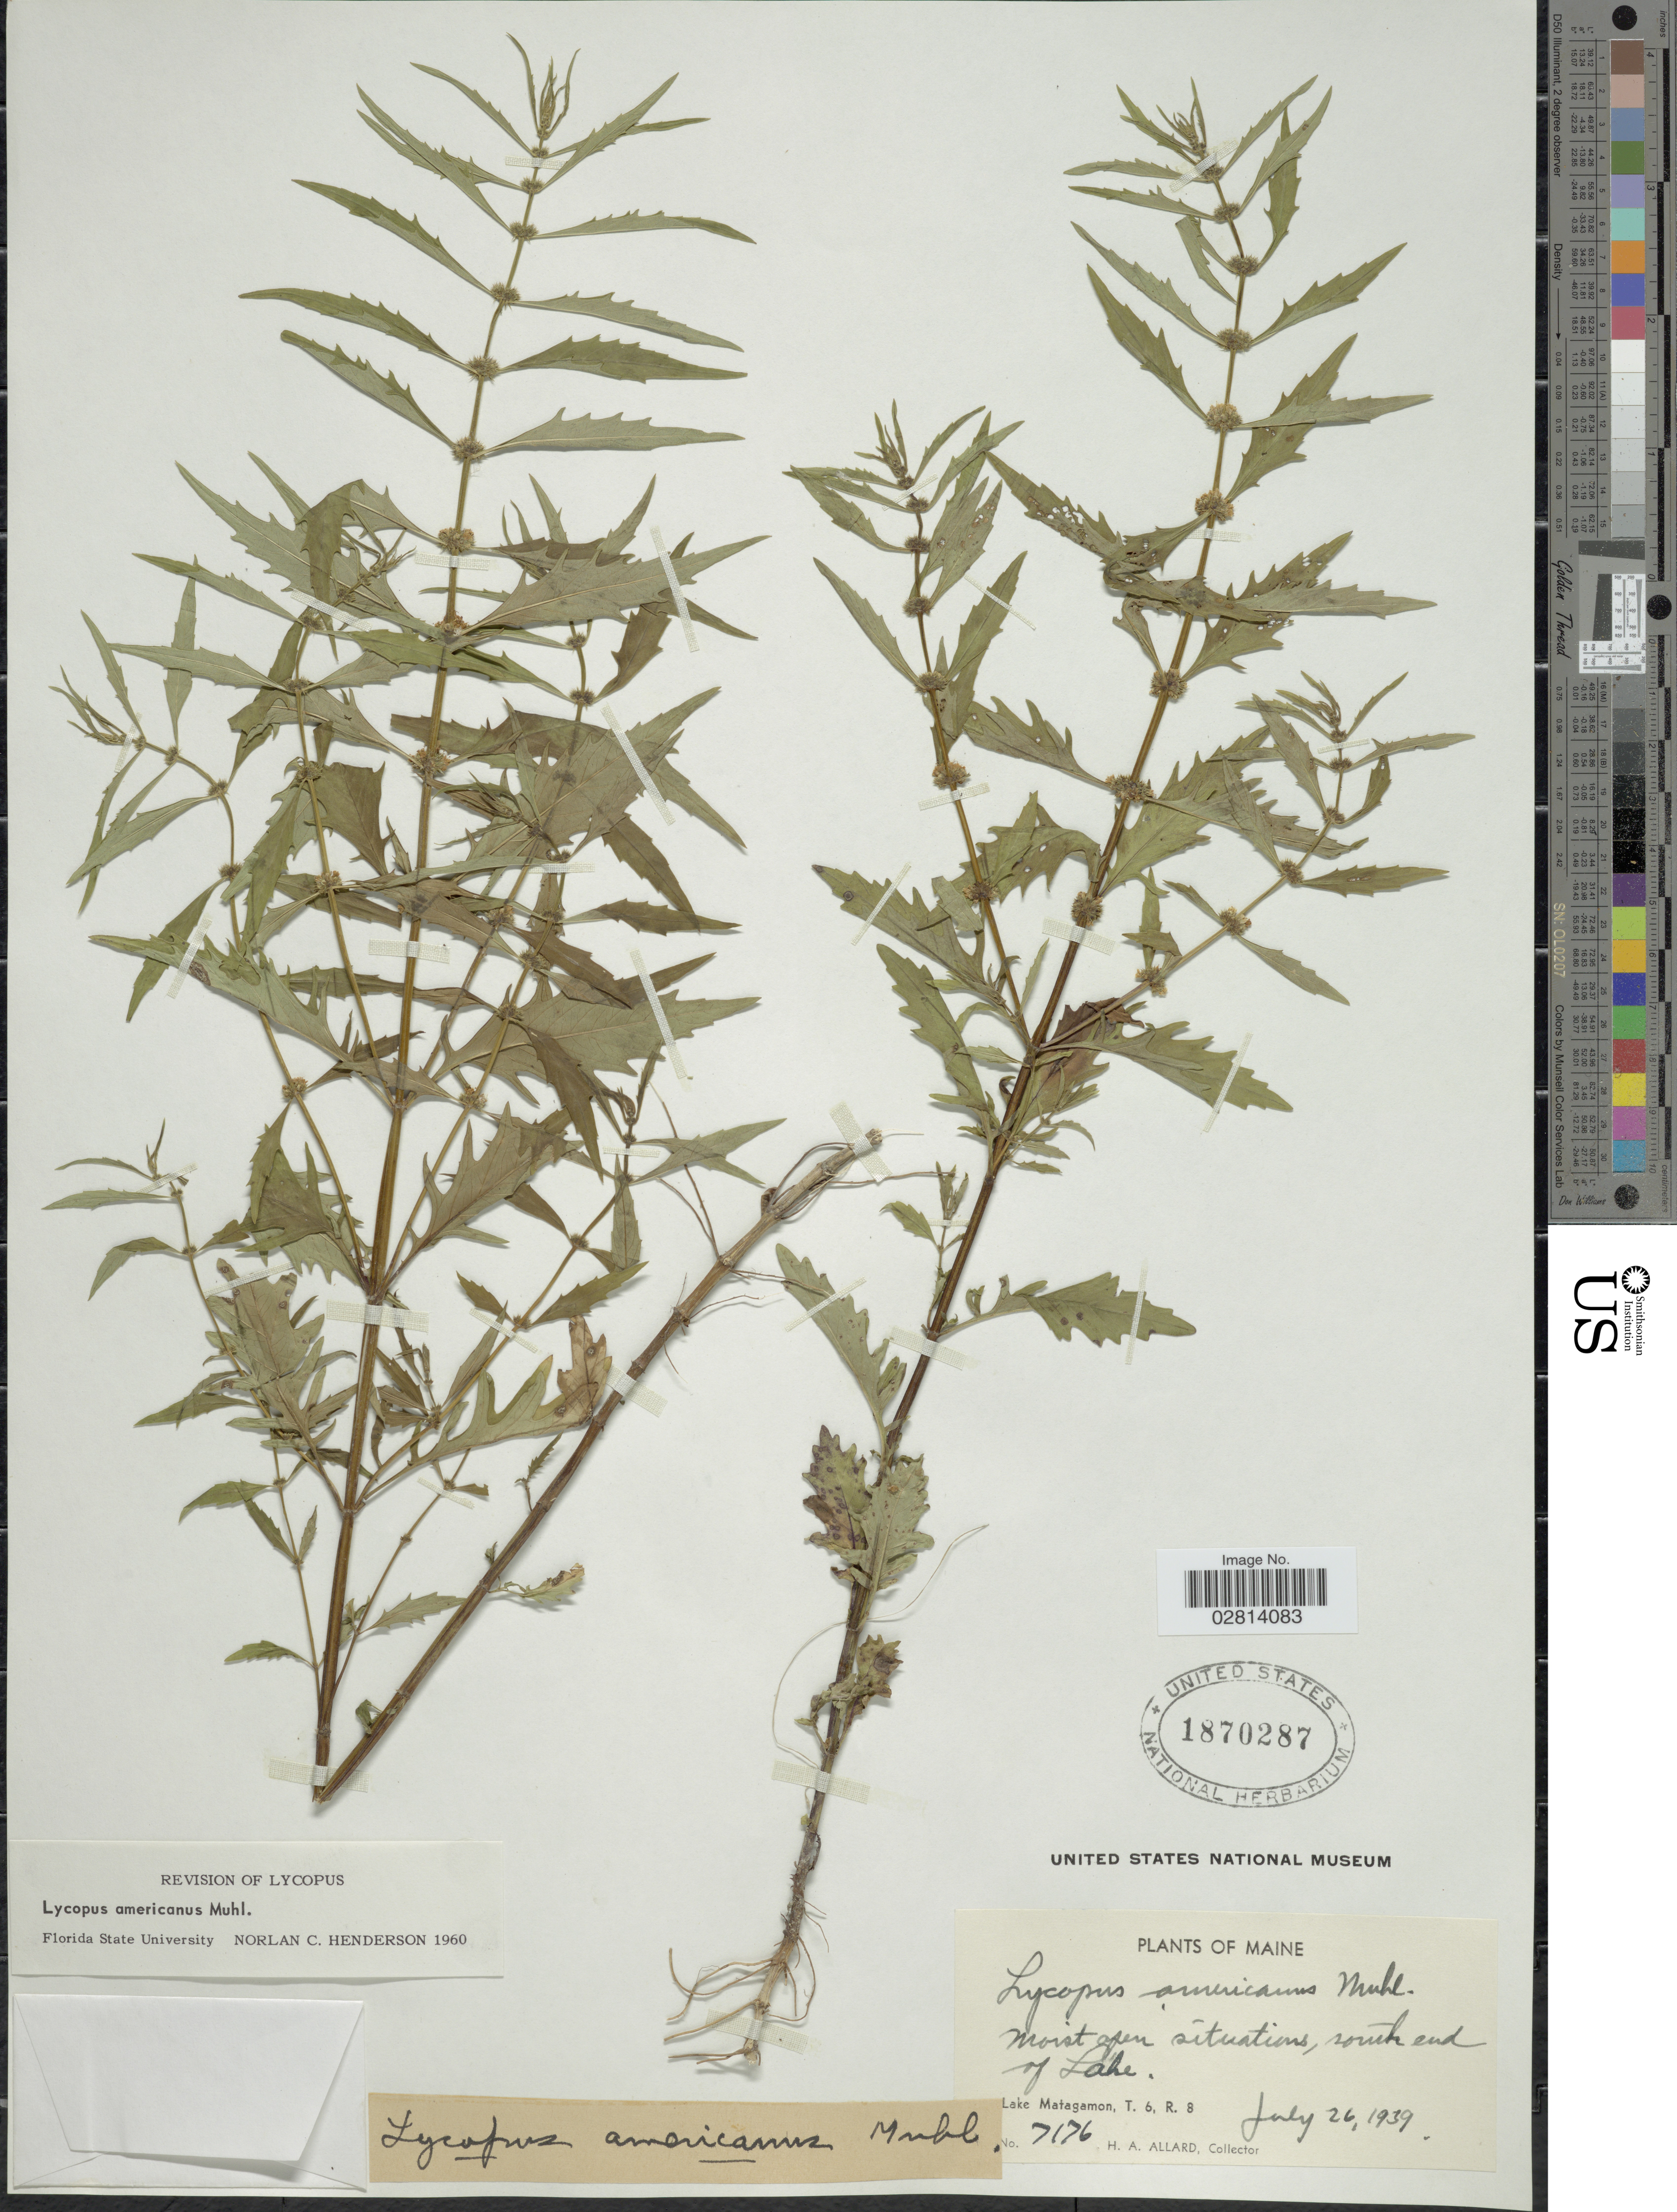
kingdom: Plantae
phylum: Tracheophyta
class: Magnoliopsida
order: Lamiales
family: Lamiaceae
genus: Lycopus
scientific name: Lycopus americanus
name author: Muhl. ex W.P.C. Barton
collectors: H. A. Allard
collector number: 7176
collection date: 1939-07-26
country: United States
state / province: Maine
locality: Moist open situations, south end of Lake, Lake Matagamon, T. 6, R. 8.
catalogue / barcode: US 1870287